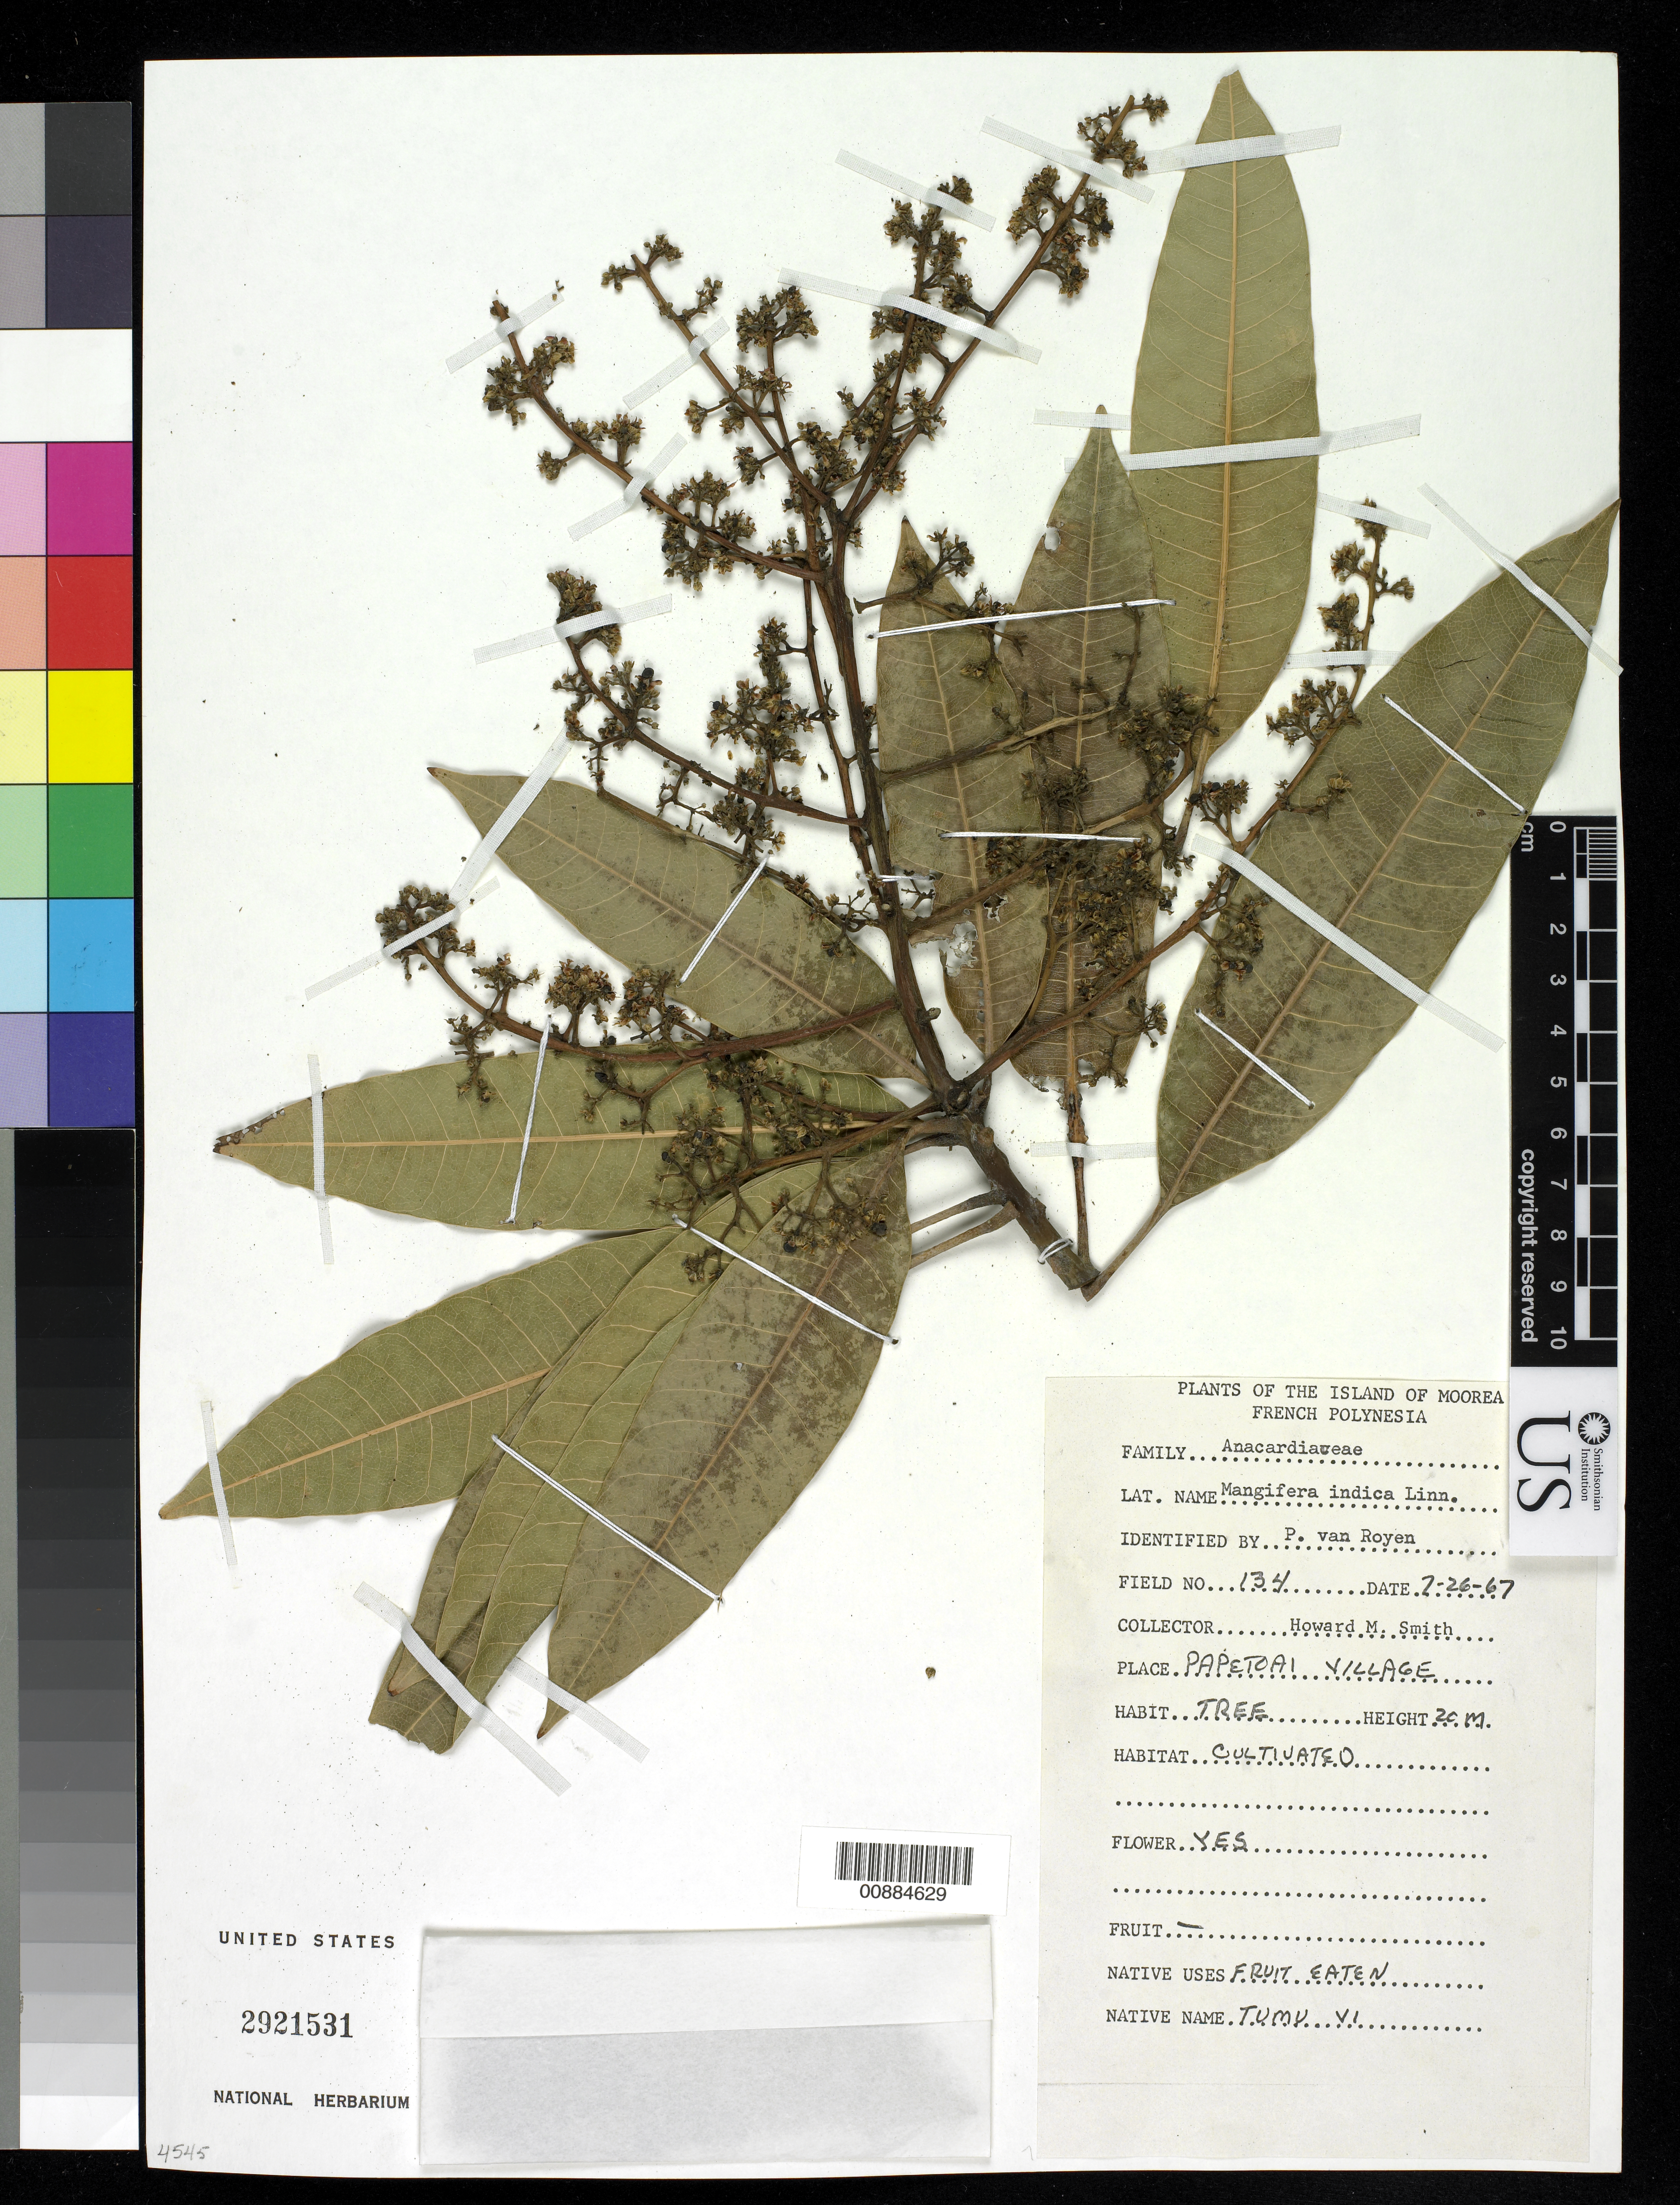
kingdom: Plantae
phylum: Tracheophyta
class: Magnoliopsida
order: Sapindales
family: Anacardiaceae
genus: Mangifera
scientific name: Mangifera indica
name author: L.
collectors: H. M. Smith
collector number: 134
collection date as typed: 26 Feb 1967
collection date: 1967-02-26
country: French Polynesia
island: Moorea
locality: Papetoai village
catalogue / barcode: US 2921531